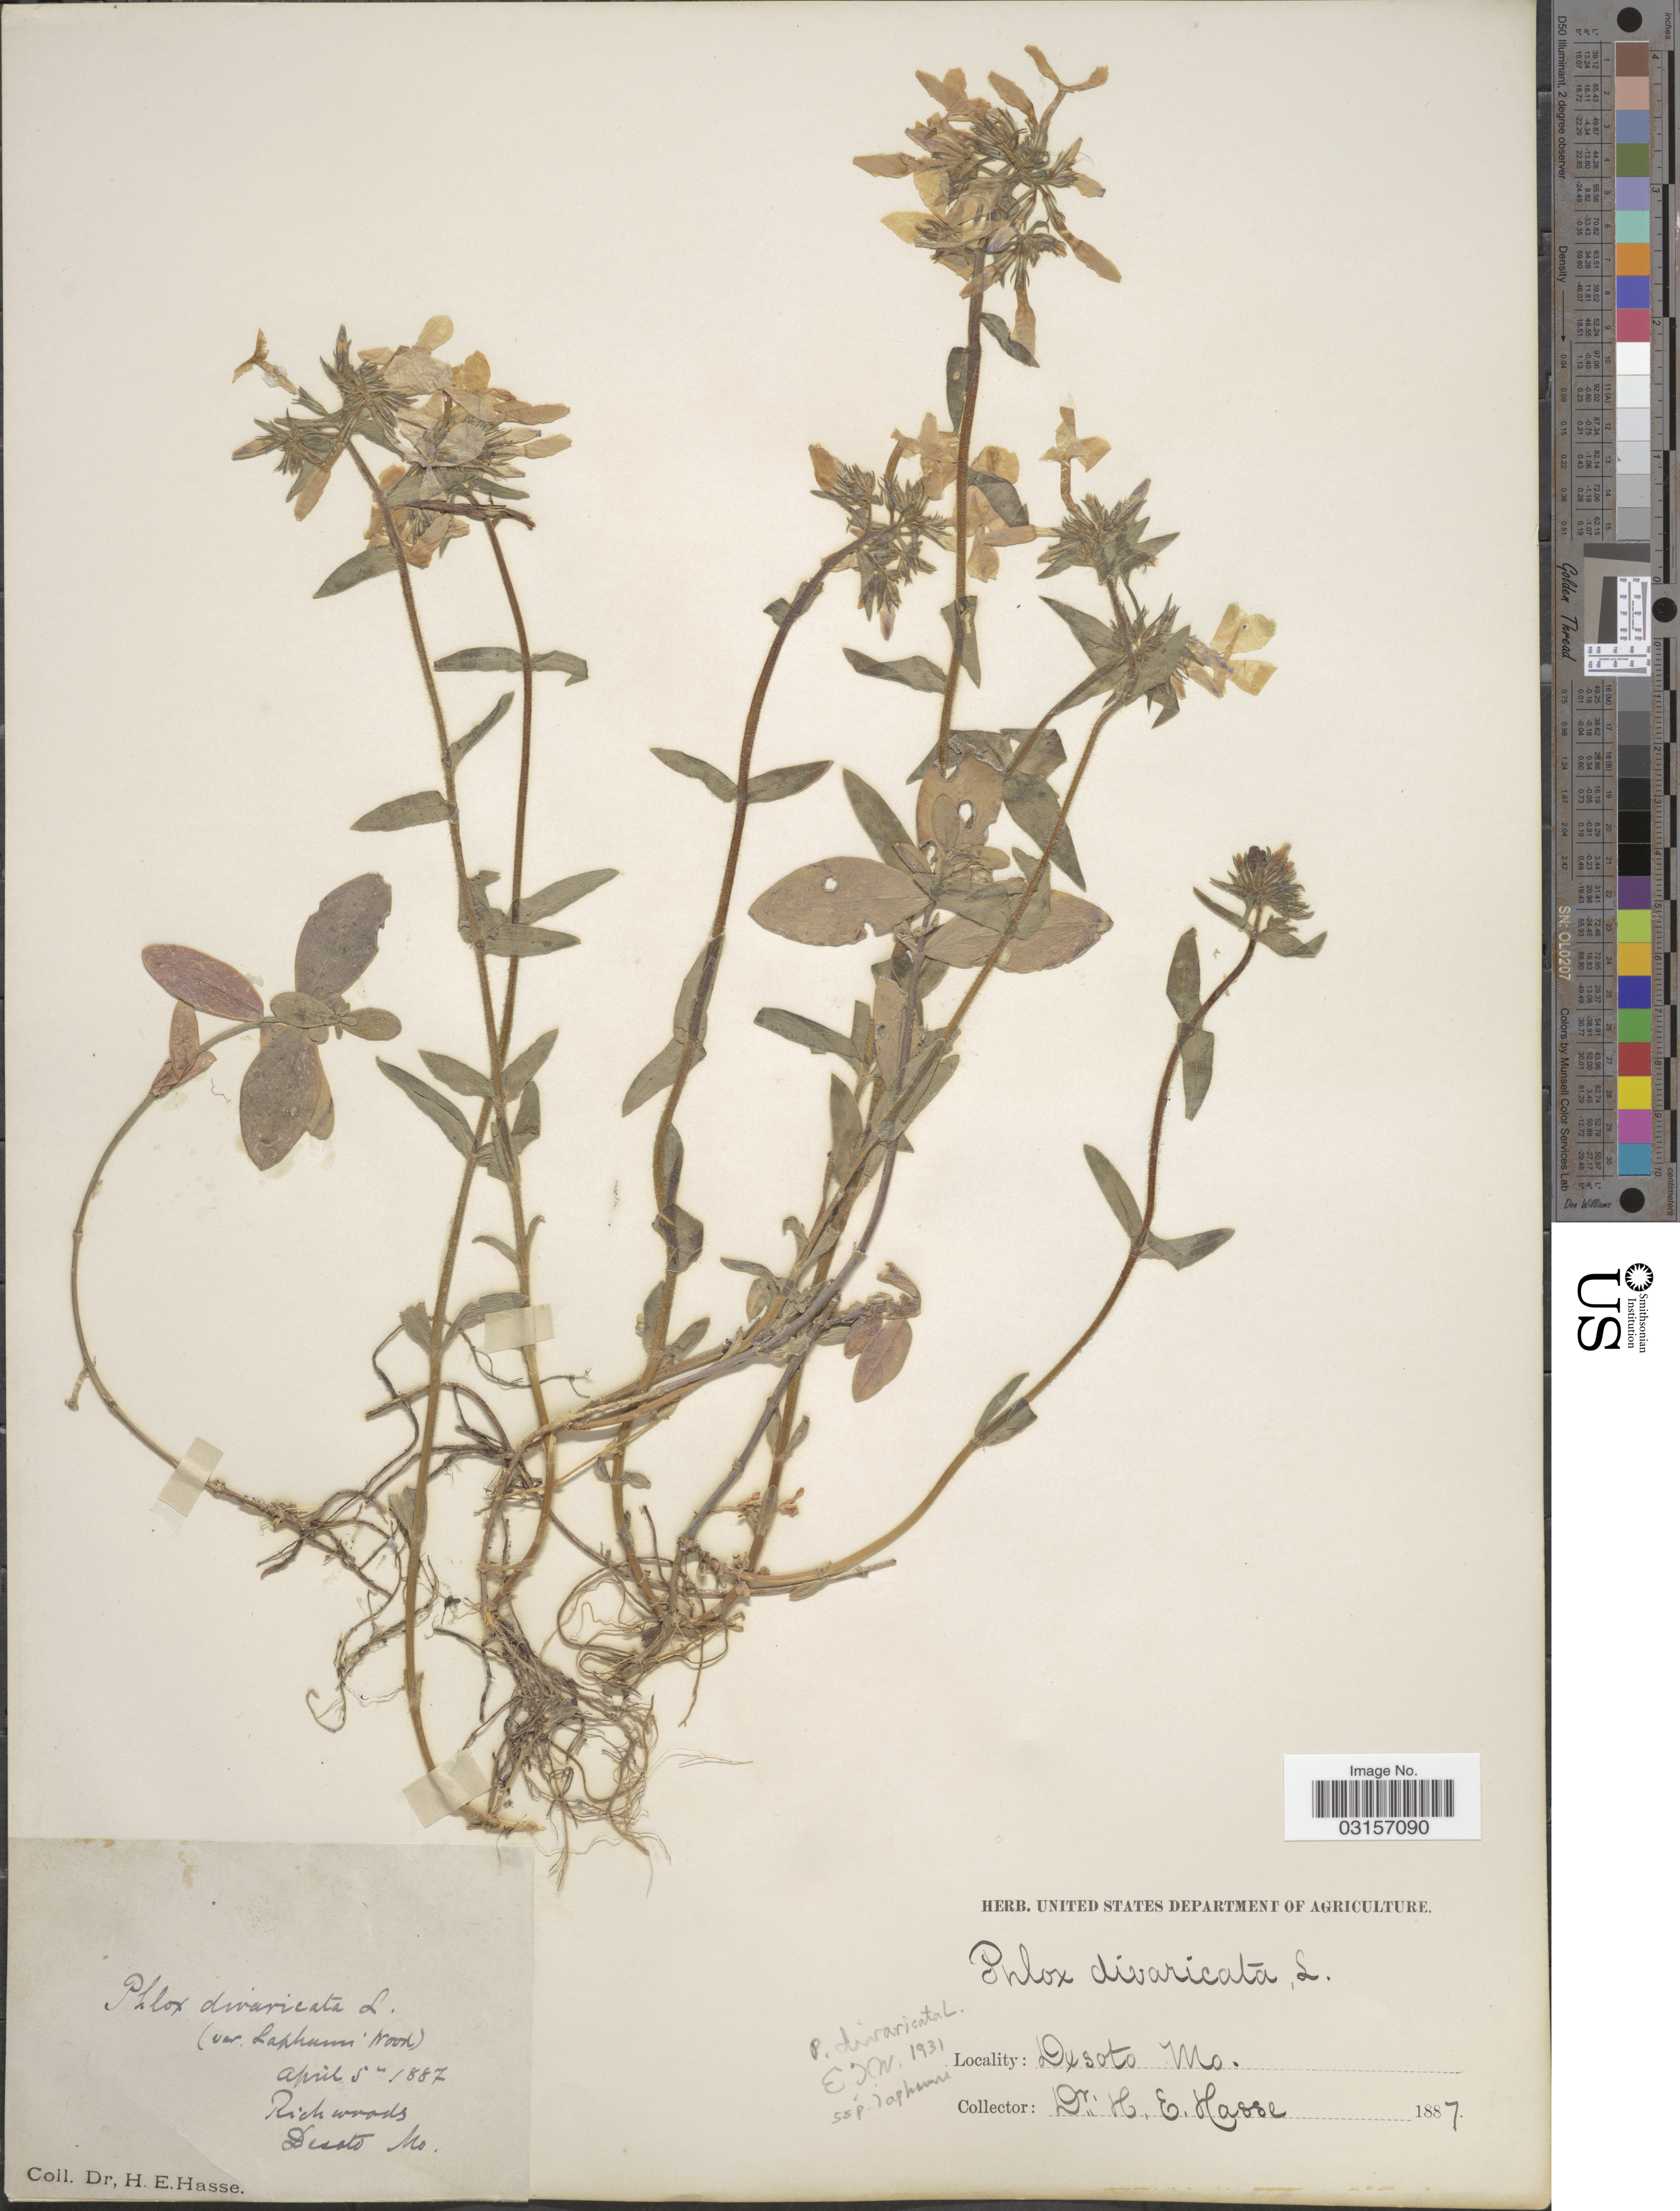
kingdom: Plantae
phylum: Tracheophyta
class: Magnoliopsida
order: Ericales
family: Polemoniaceae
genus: Phlox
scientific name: Phlox divaricata subsp. laphamii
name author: (Alph. Wood) Wherry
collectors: H. E. Hasse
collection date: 1887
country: United States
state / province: Missouri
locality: Rich woods, Desato.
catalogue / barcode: US 103144